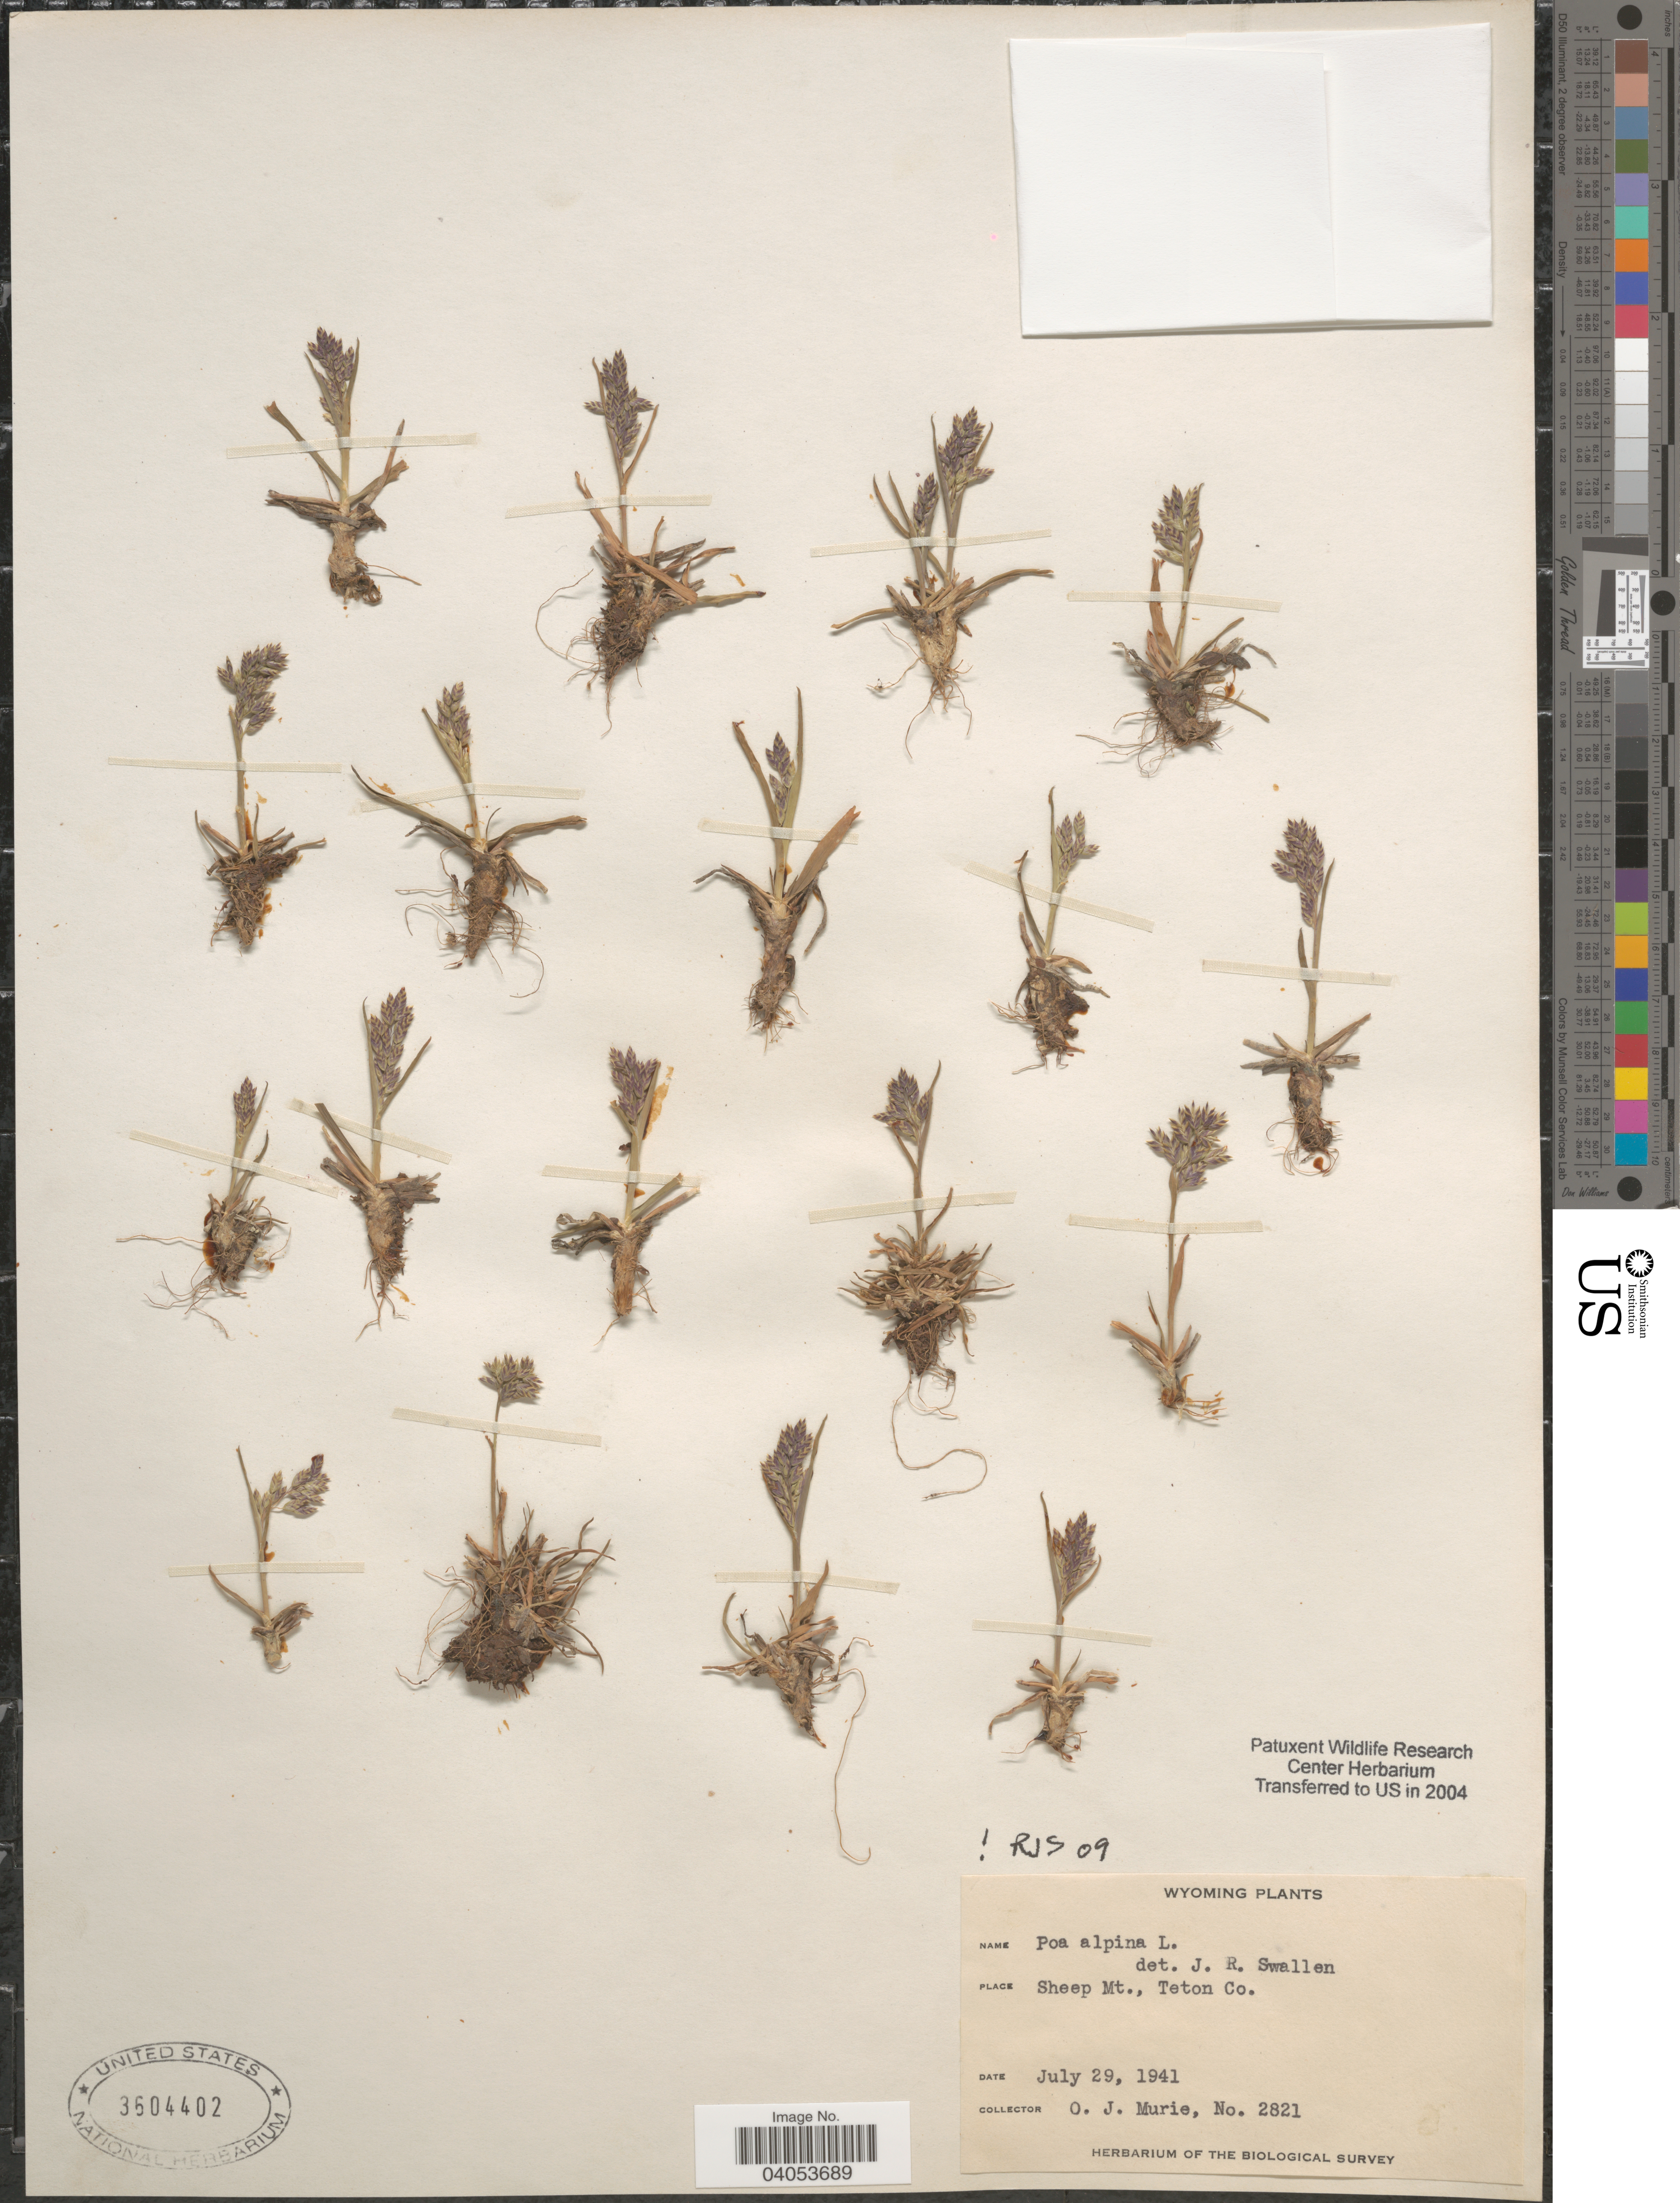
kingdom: Plantae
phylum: Tracheophyta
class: Liliopsida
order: Poales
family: Poaceae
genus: Poa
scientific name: Poa alpina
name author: L.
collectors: O. Murie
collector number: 2821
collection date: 1941-07-29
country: United States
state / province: Wyoming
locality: Sheep Mt., Teton Co.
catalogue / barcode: US 3604402